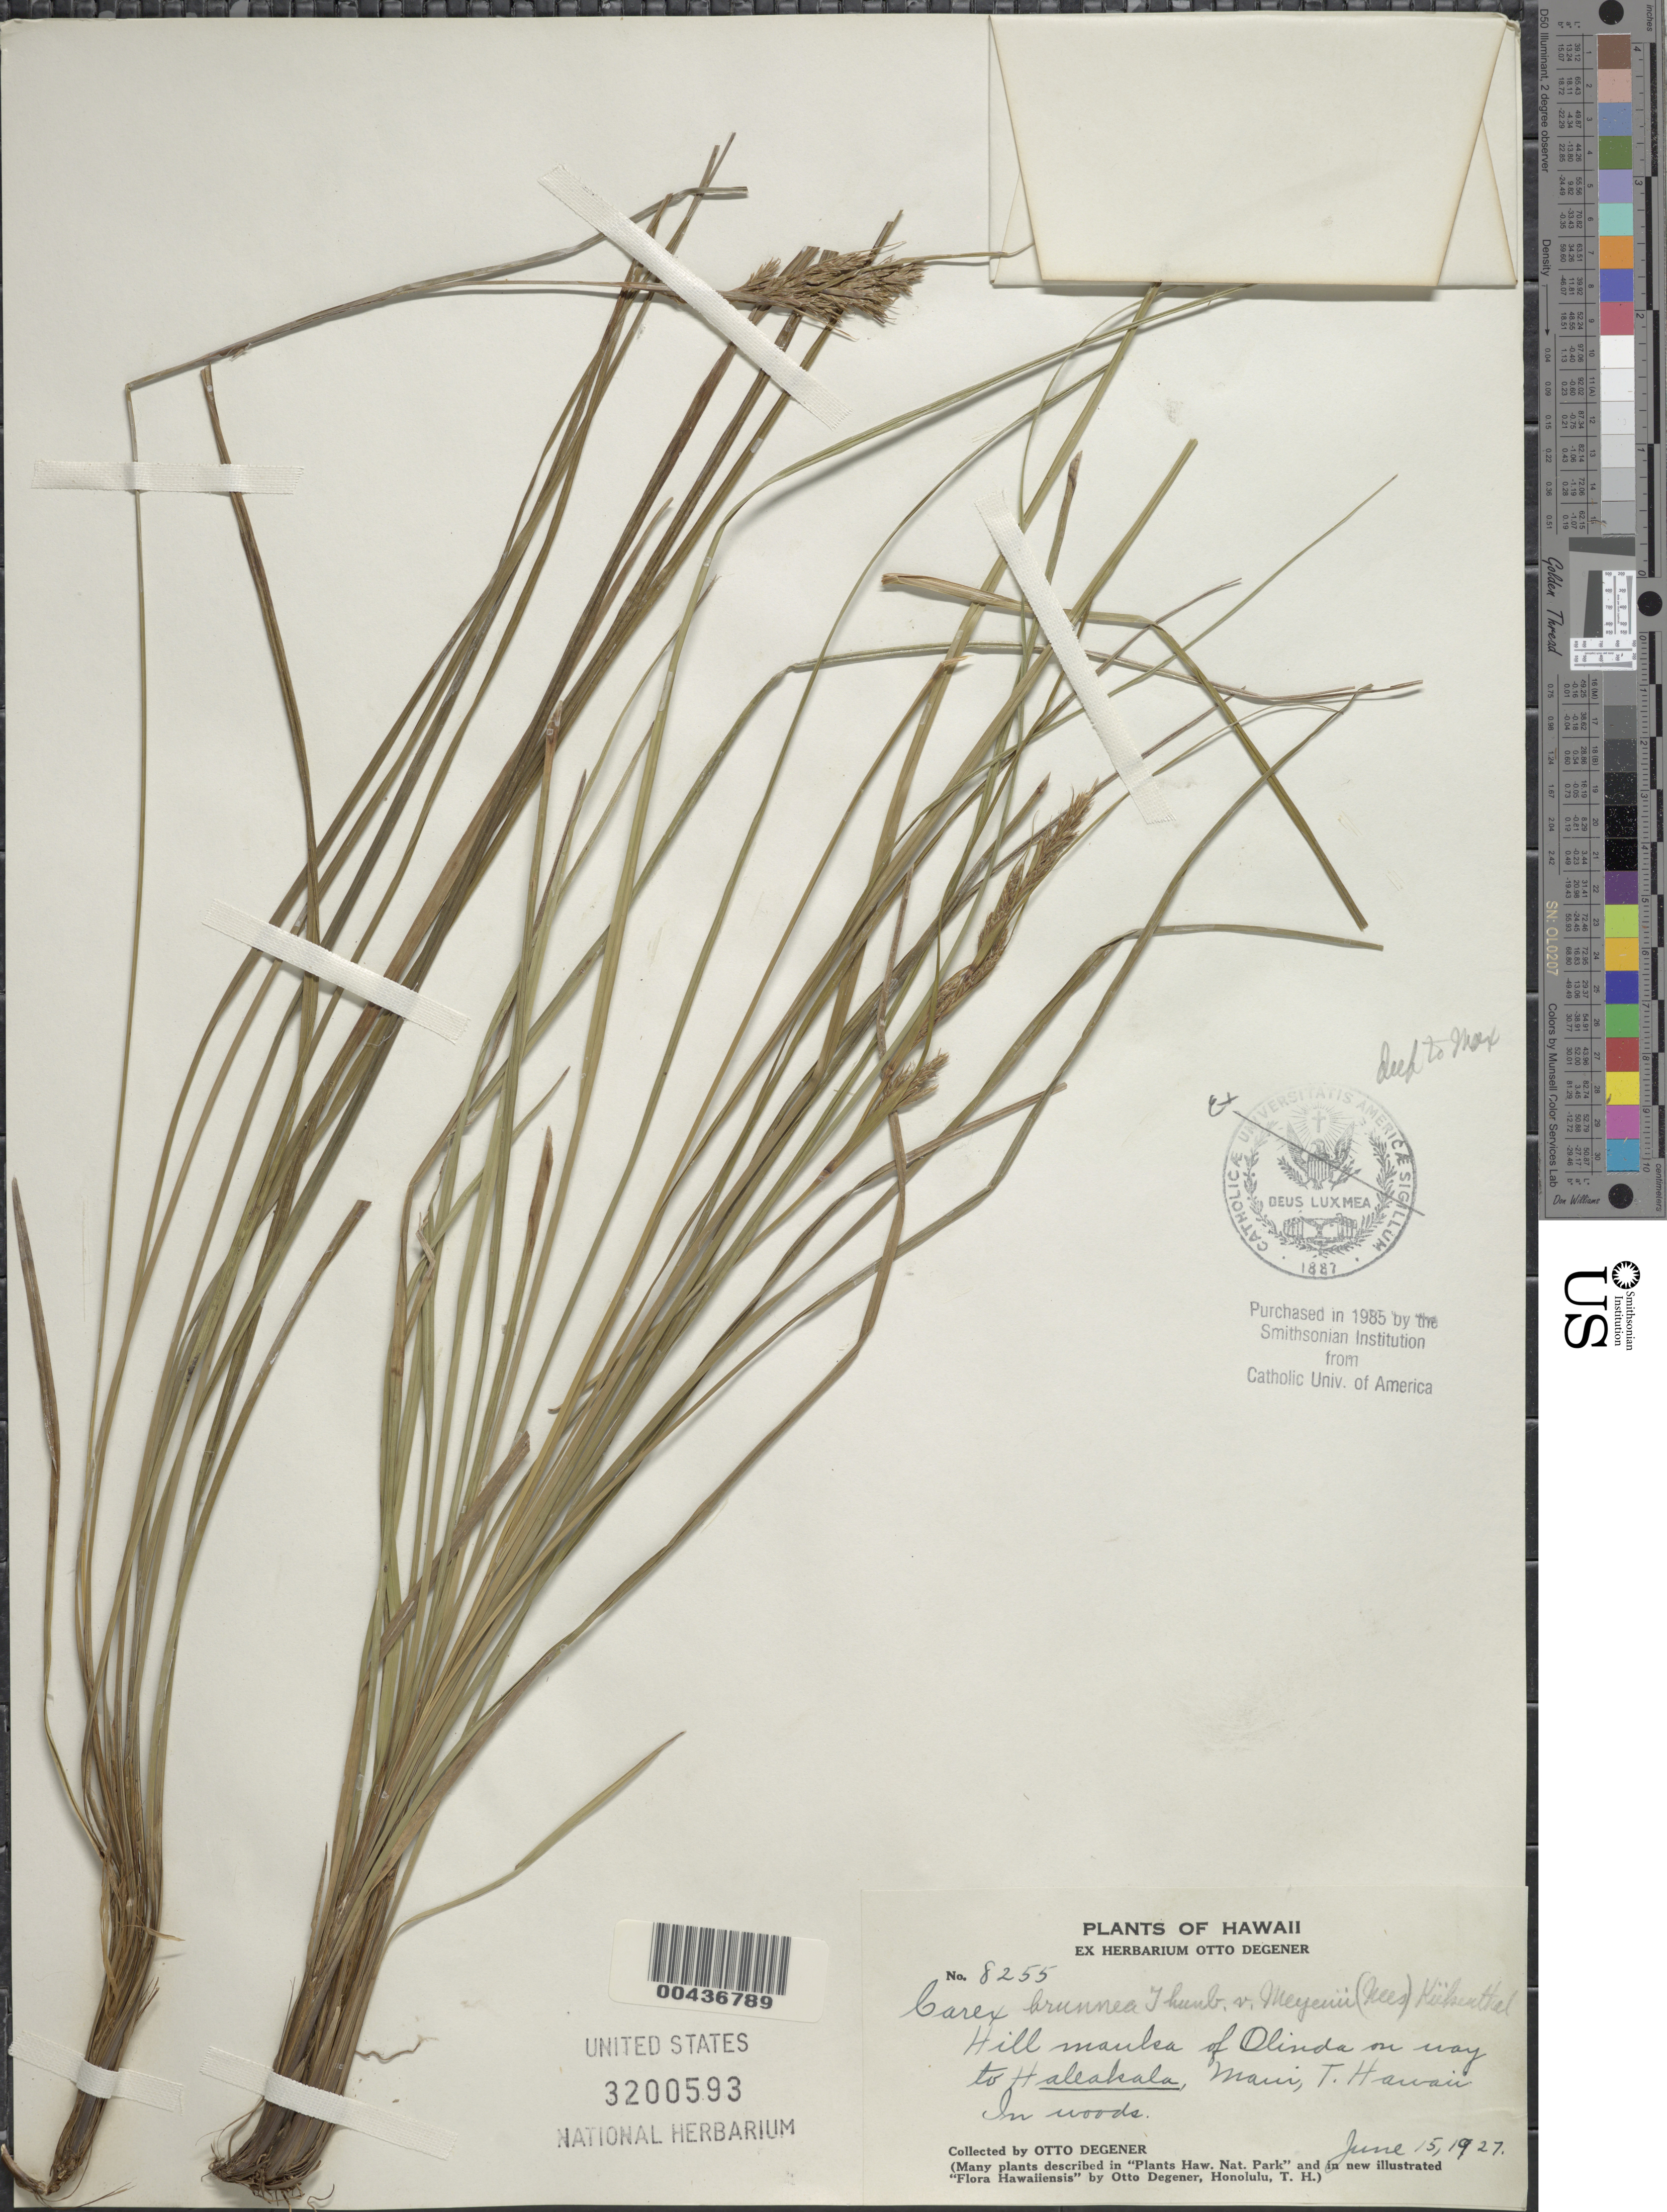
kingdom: Plantae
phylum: Tracheophyta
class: Liliopsida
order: Poales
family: Cyperaceae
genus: Carex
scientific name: Carex meyenii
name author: Nees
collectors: O. Degener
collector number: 8255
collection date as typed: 15 Jun 1927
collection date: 1927-06-15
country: United States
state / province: Hawaii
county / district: Maui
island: Maui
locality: Hill mauka of Olinda on way to Haleakala, Maui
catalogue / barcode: US 3200593